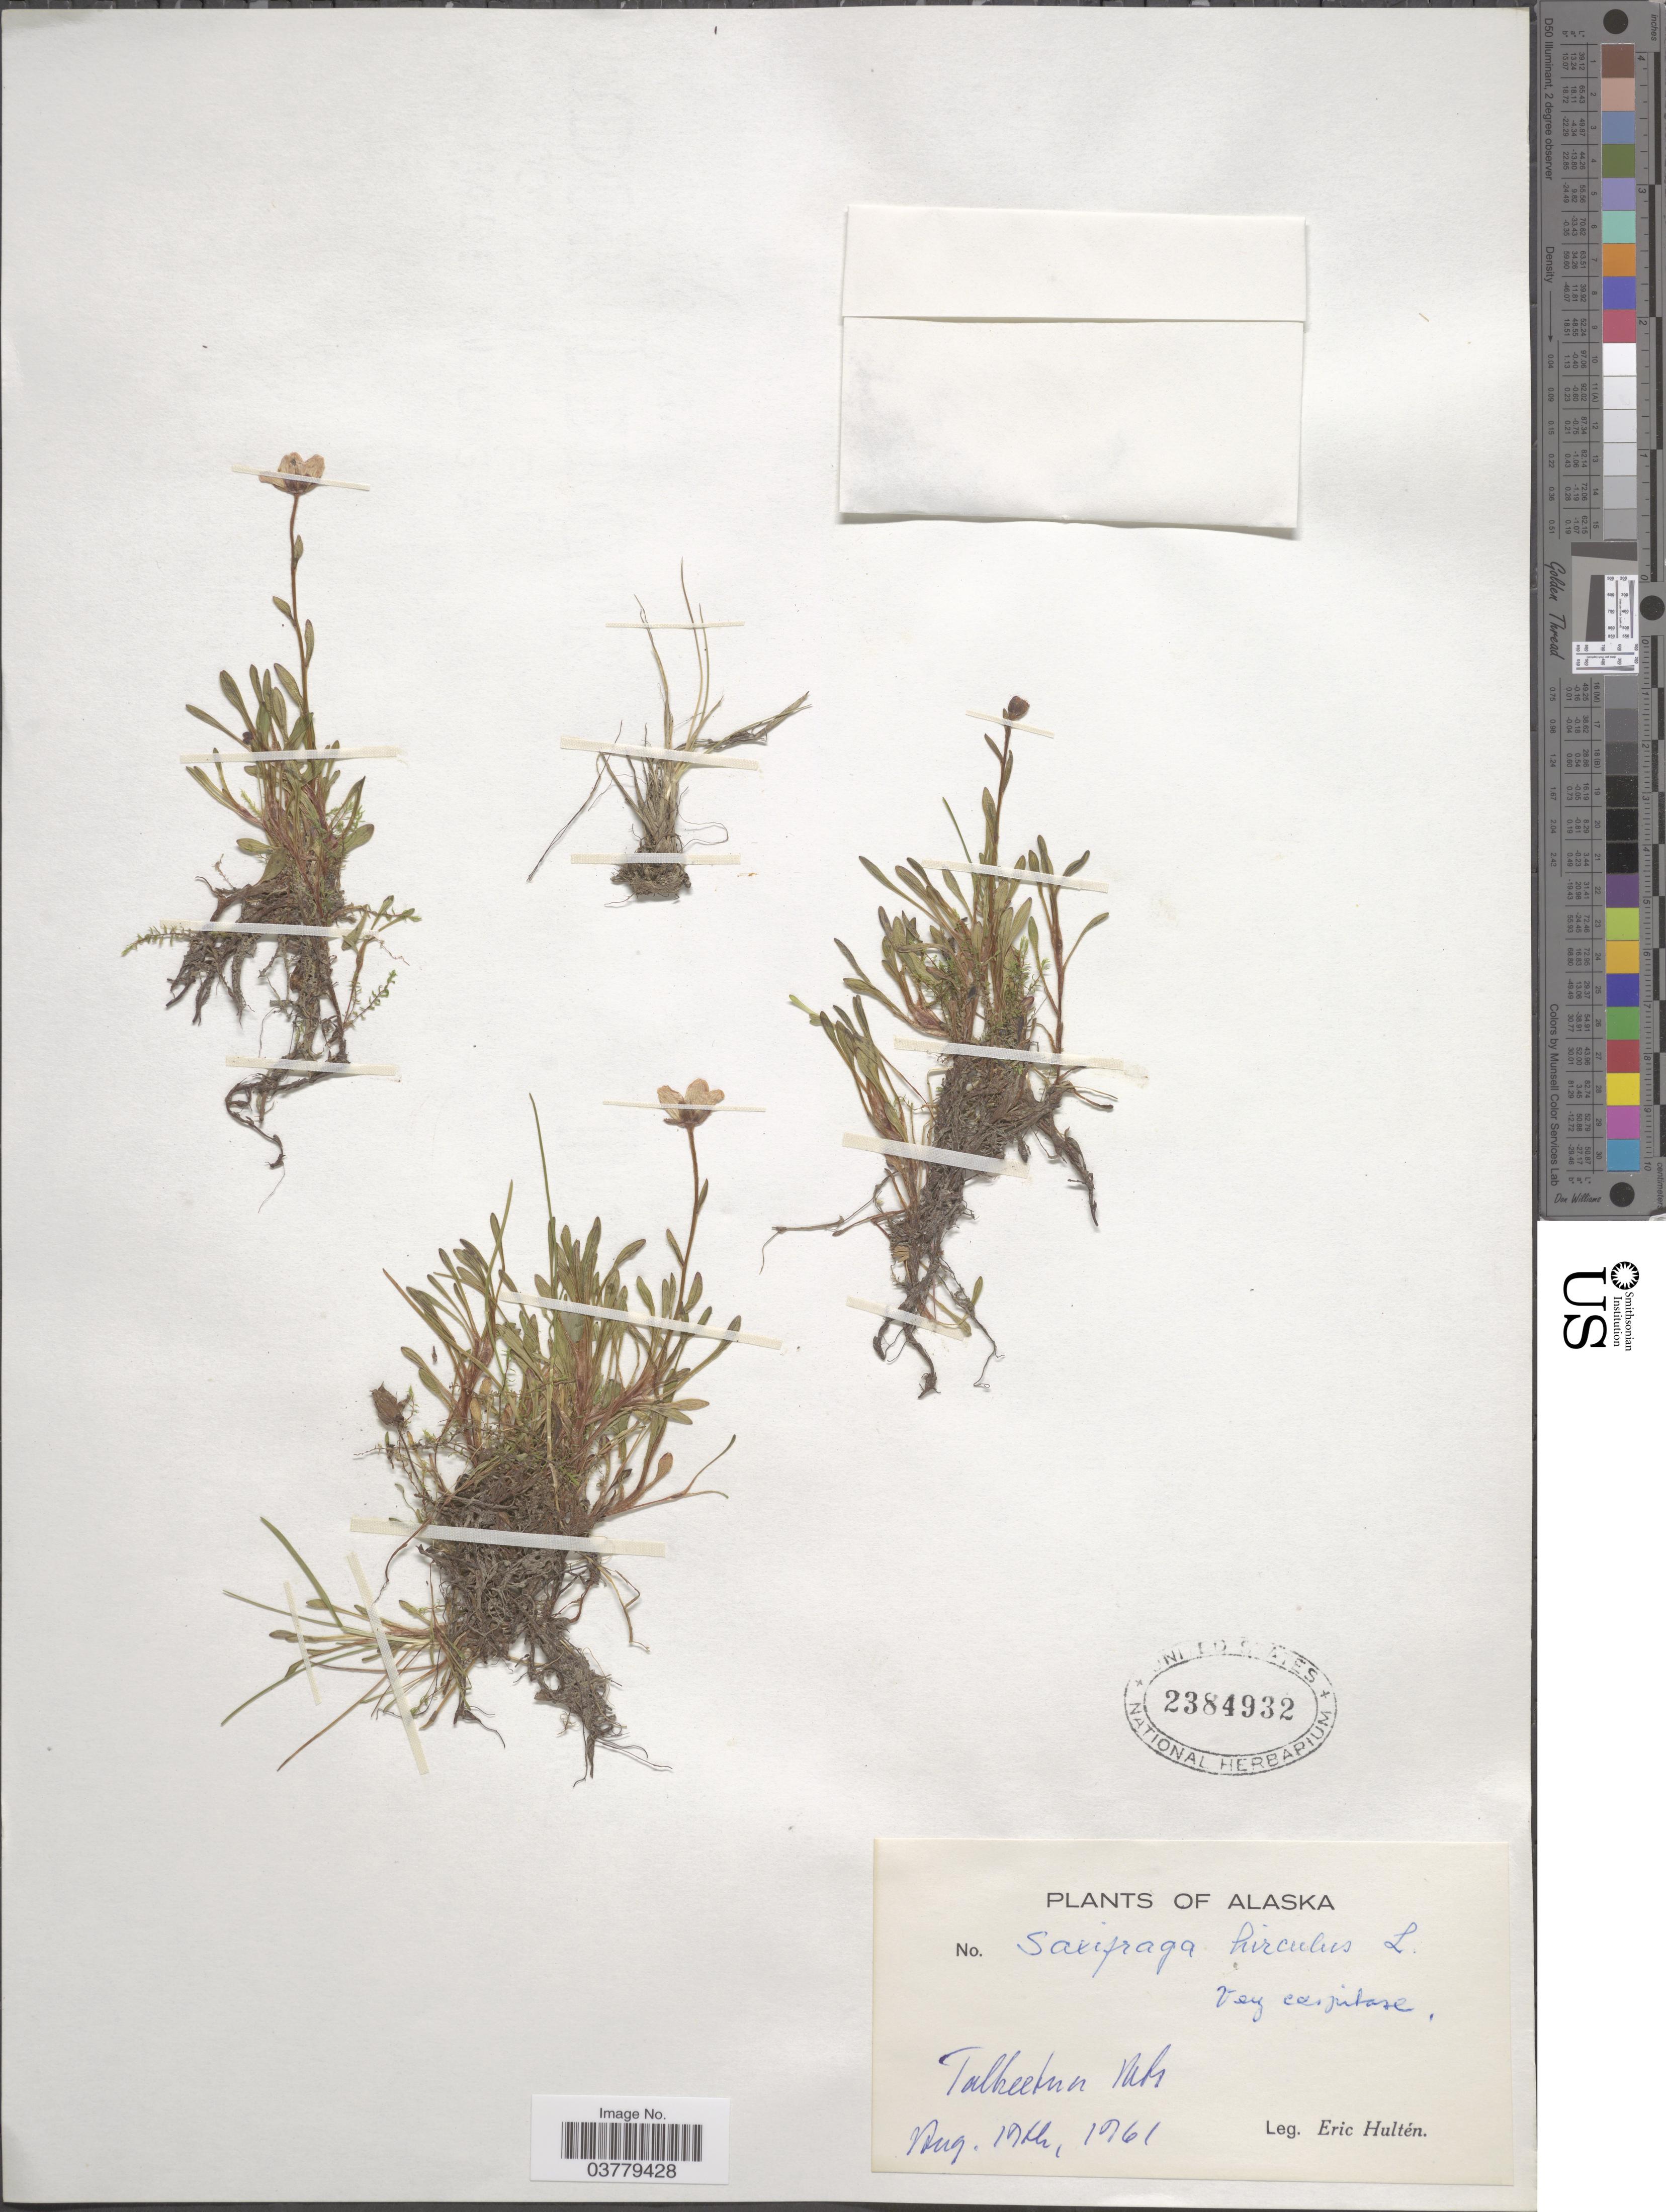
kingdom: Plantae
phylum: Tracheophyta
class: Magnoliopsida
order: Saxifragales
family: Saxifragaceae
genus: Saxifraga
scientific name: Saxifraga hirculus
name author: L.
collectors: E. G. Hultén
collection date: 1961-08-19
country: United States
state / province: Alaska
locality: Talkeetna Mts.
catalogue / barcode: US 2384932